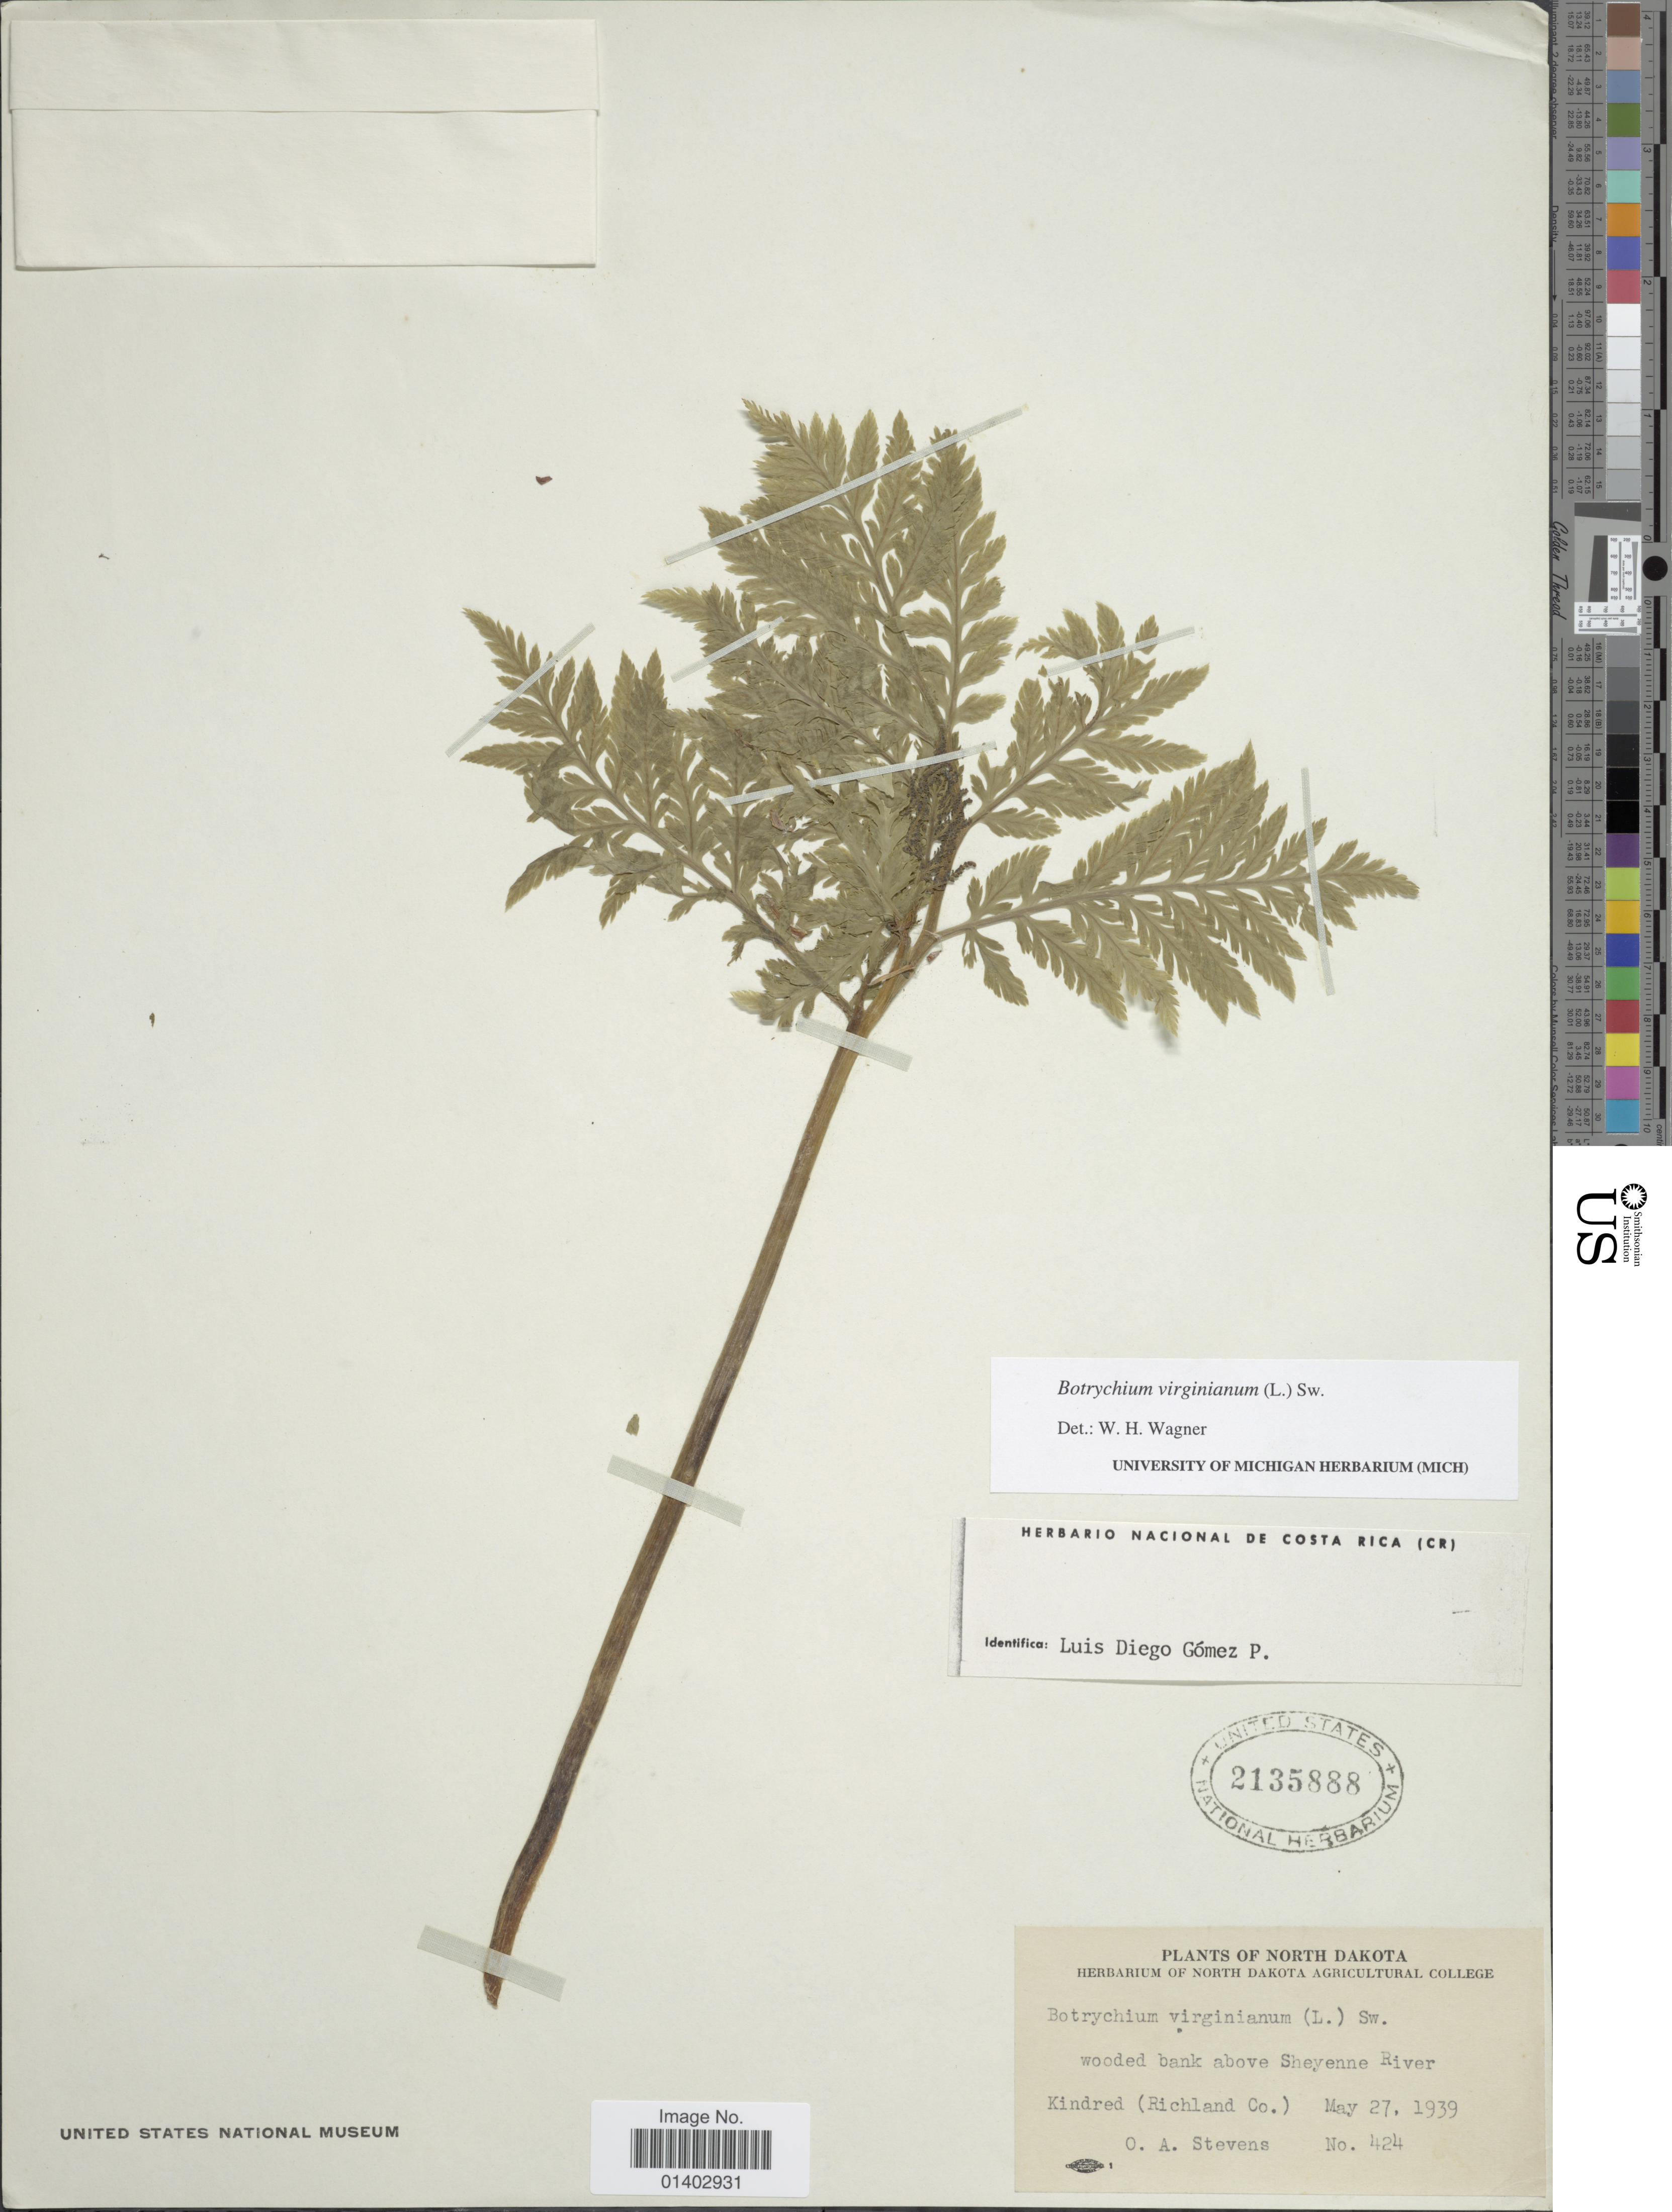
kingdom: Plantae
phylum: Tracheophyta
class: Polypodiopsida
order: Ophioglossales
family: Ophioglossaceae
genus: Botrychium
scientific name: Botrychium virginianum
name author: (L.) Sw.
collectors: O. A. Stevens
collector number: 424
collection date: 1939-05-27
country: United States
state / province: North Dakota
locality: Wooded bank above Sheyenne River Kindred (Richland Co.)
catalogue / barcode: US 2135888